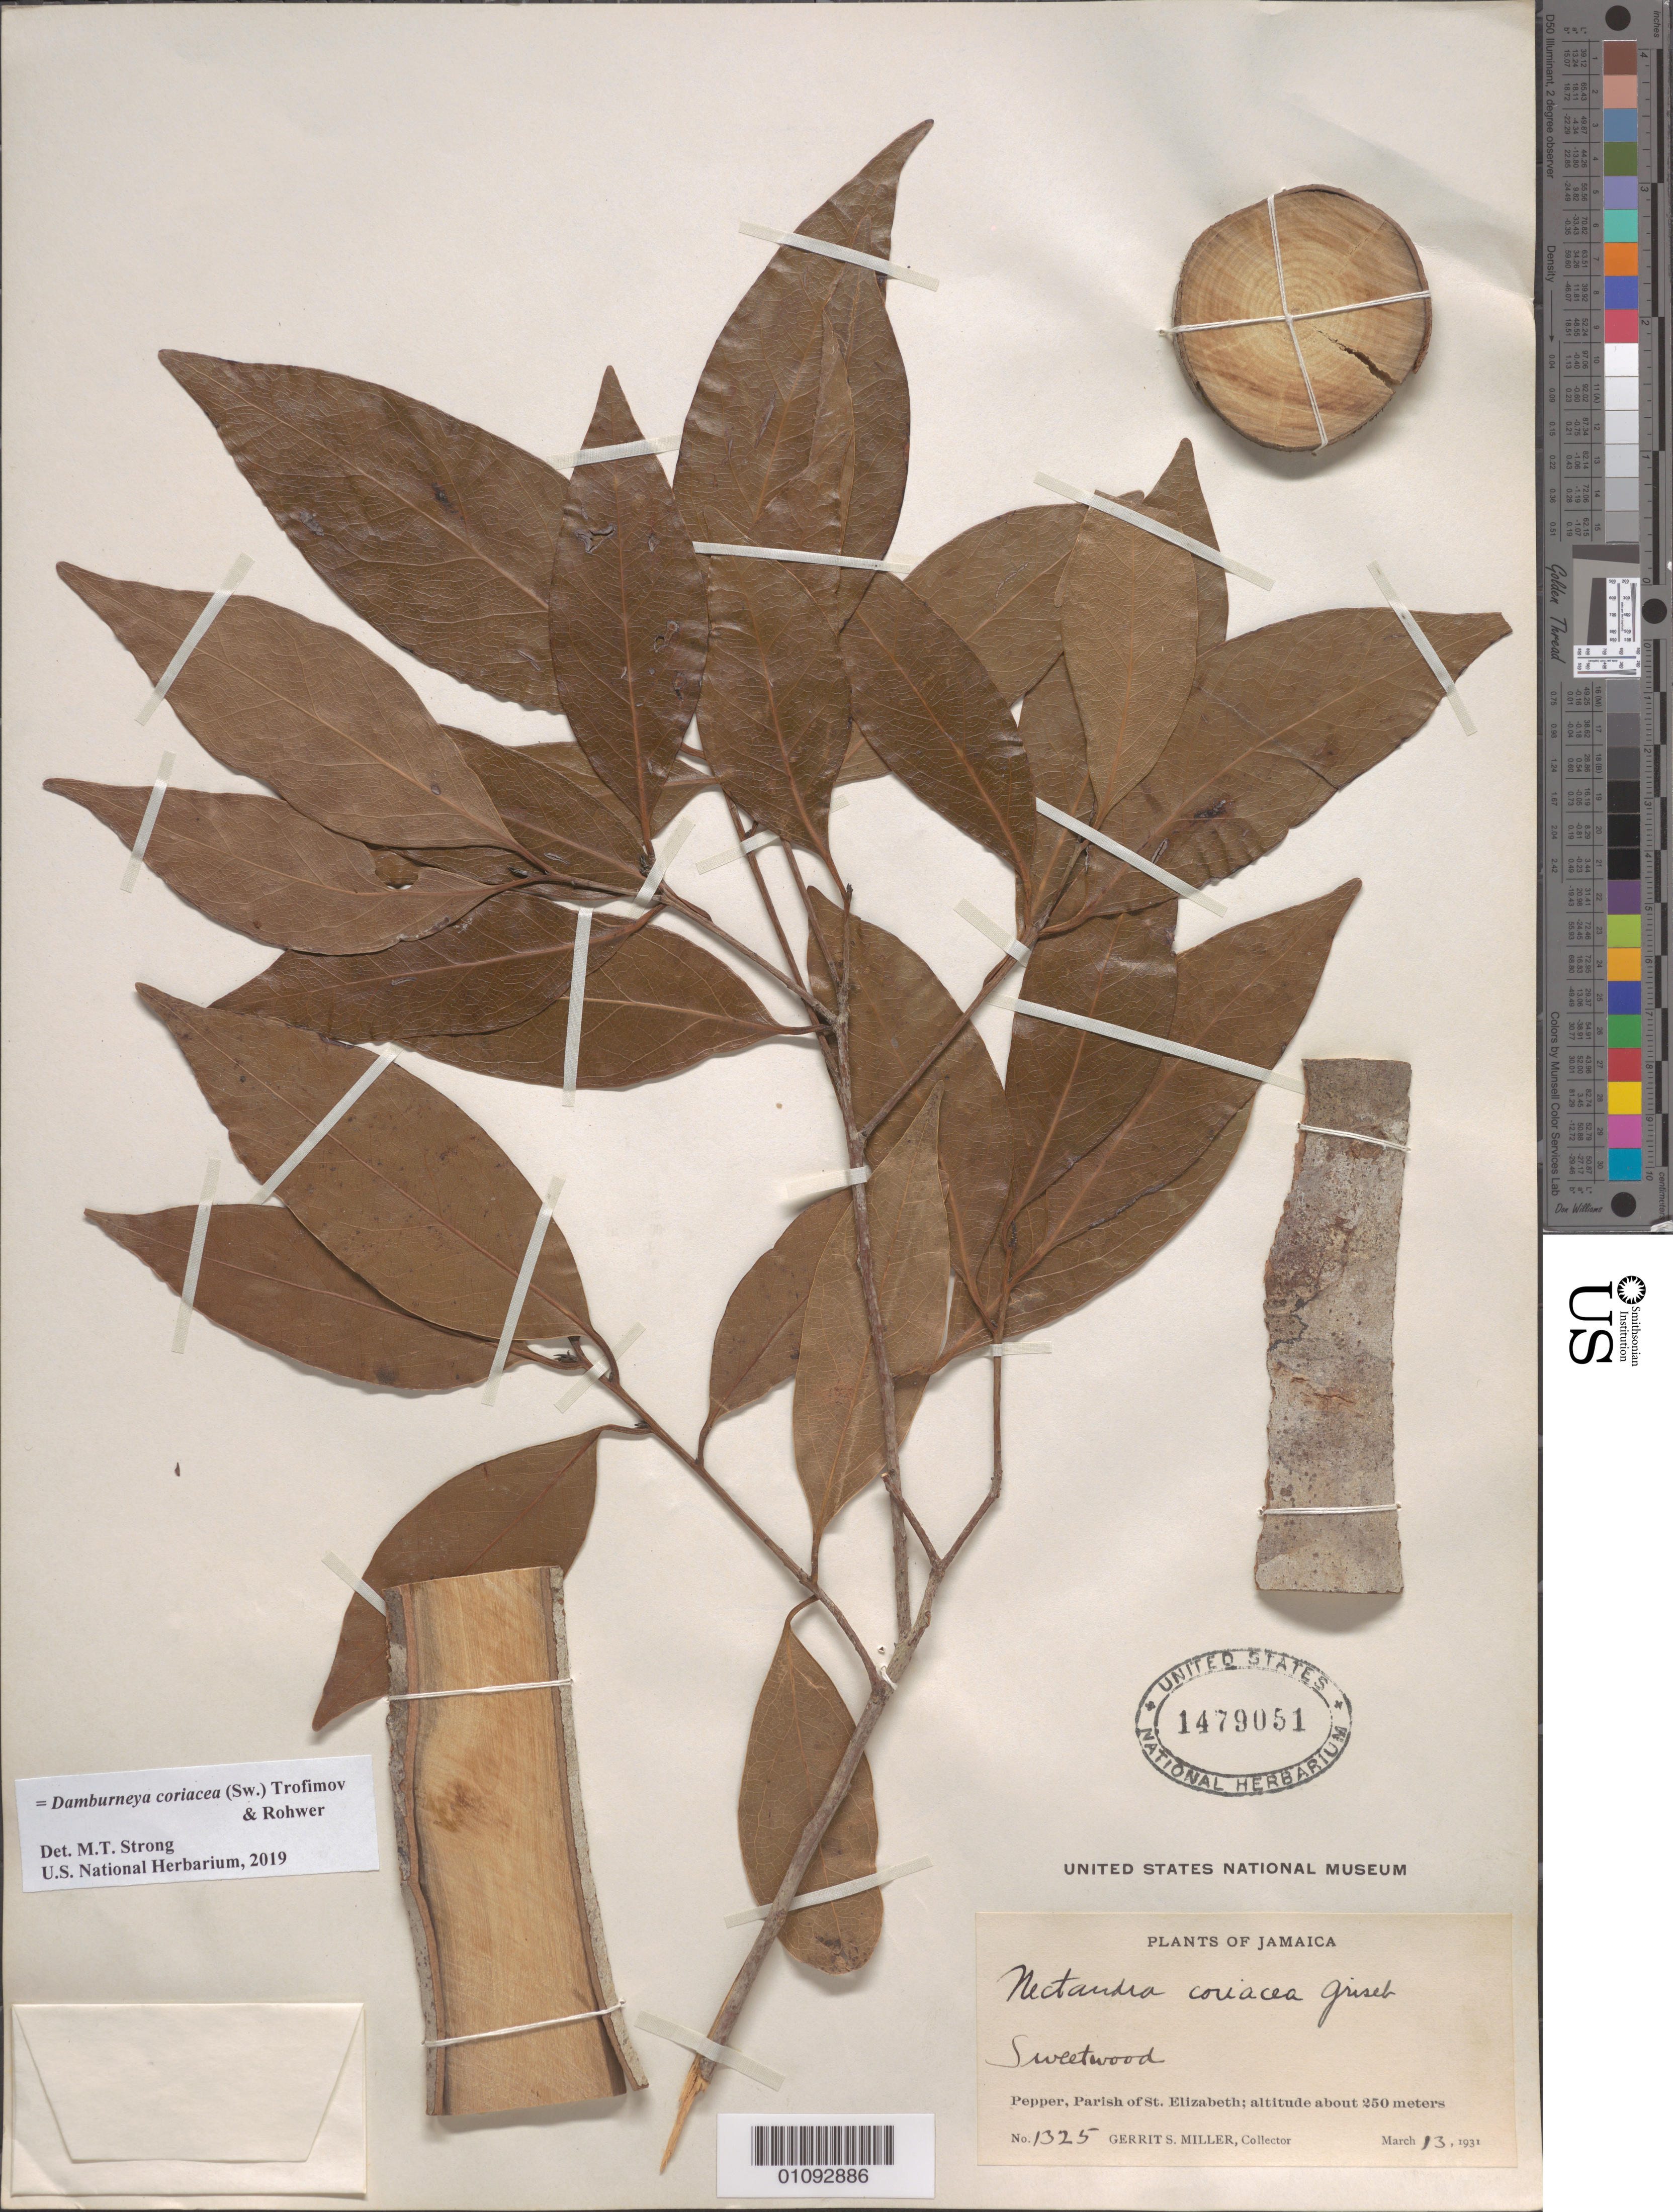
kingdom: Plantae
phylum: Tracheophyta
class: Magnoliopsida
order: Laurales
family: Lauraceae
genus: Damburneya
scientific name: Damburneya coriacea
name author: (Sw.) Trofimov & Rohwer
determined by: Strong, M. T., (US), Smithsonian Institution - National Museum of Natural History (UNITED STATES)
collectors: G. S. Miller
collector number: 1325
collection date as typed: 13 Mar 1931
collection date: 1931-03-13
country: Jamaica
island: Jamaica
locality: Parish of St. Elizabeth.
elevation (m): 250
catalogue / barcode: US 1479051